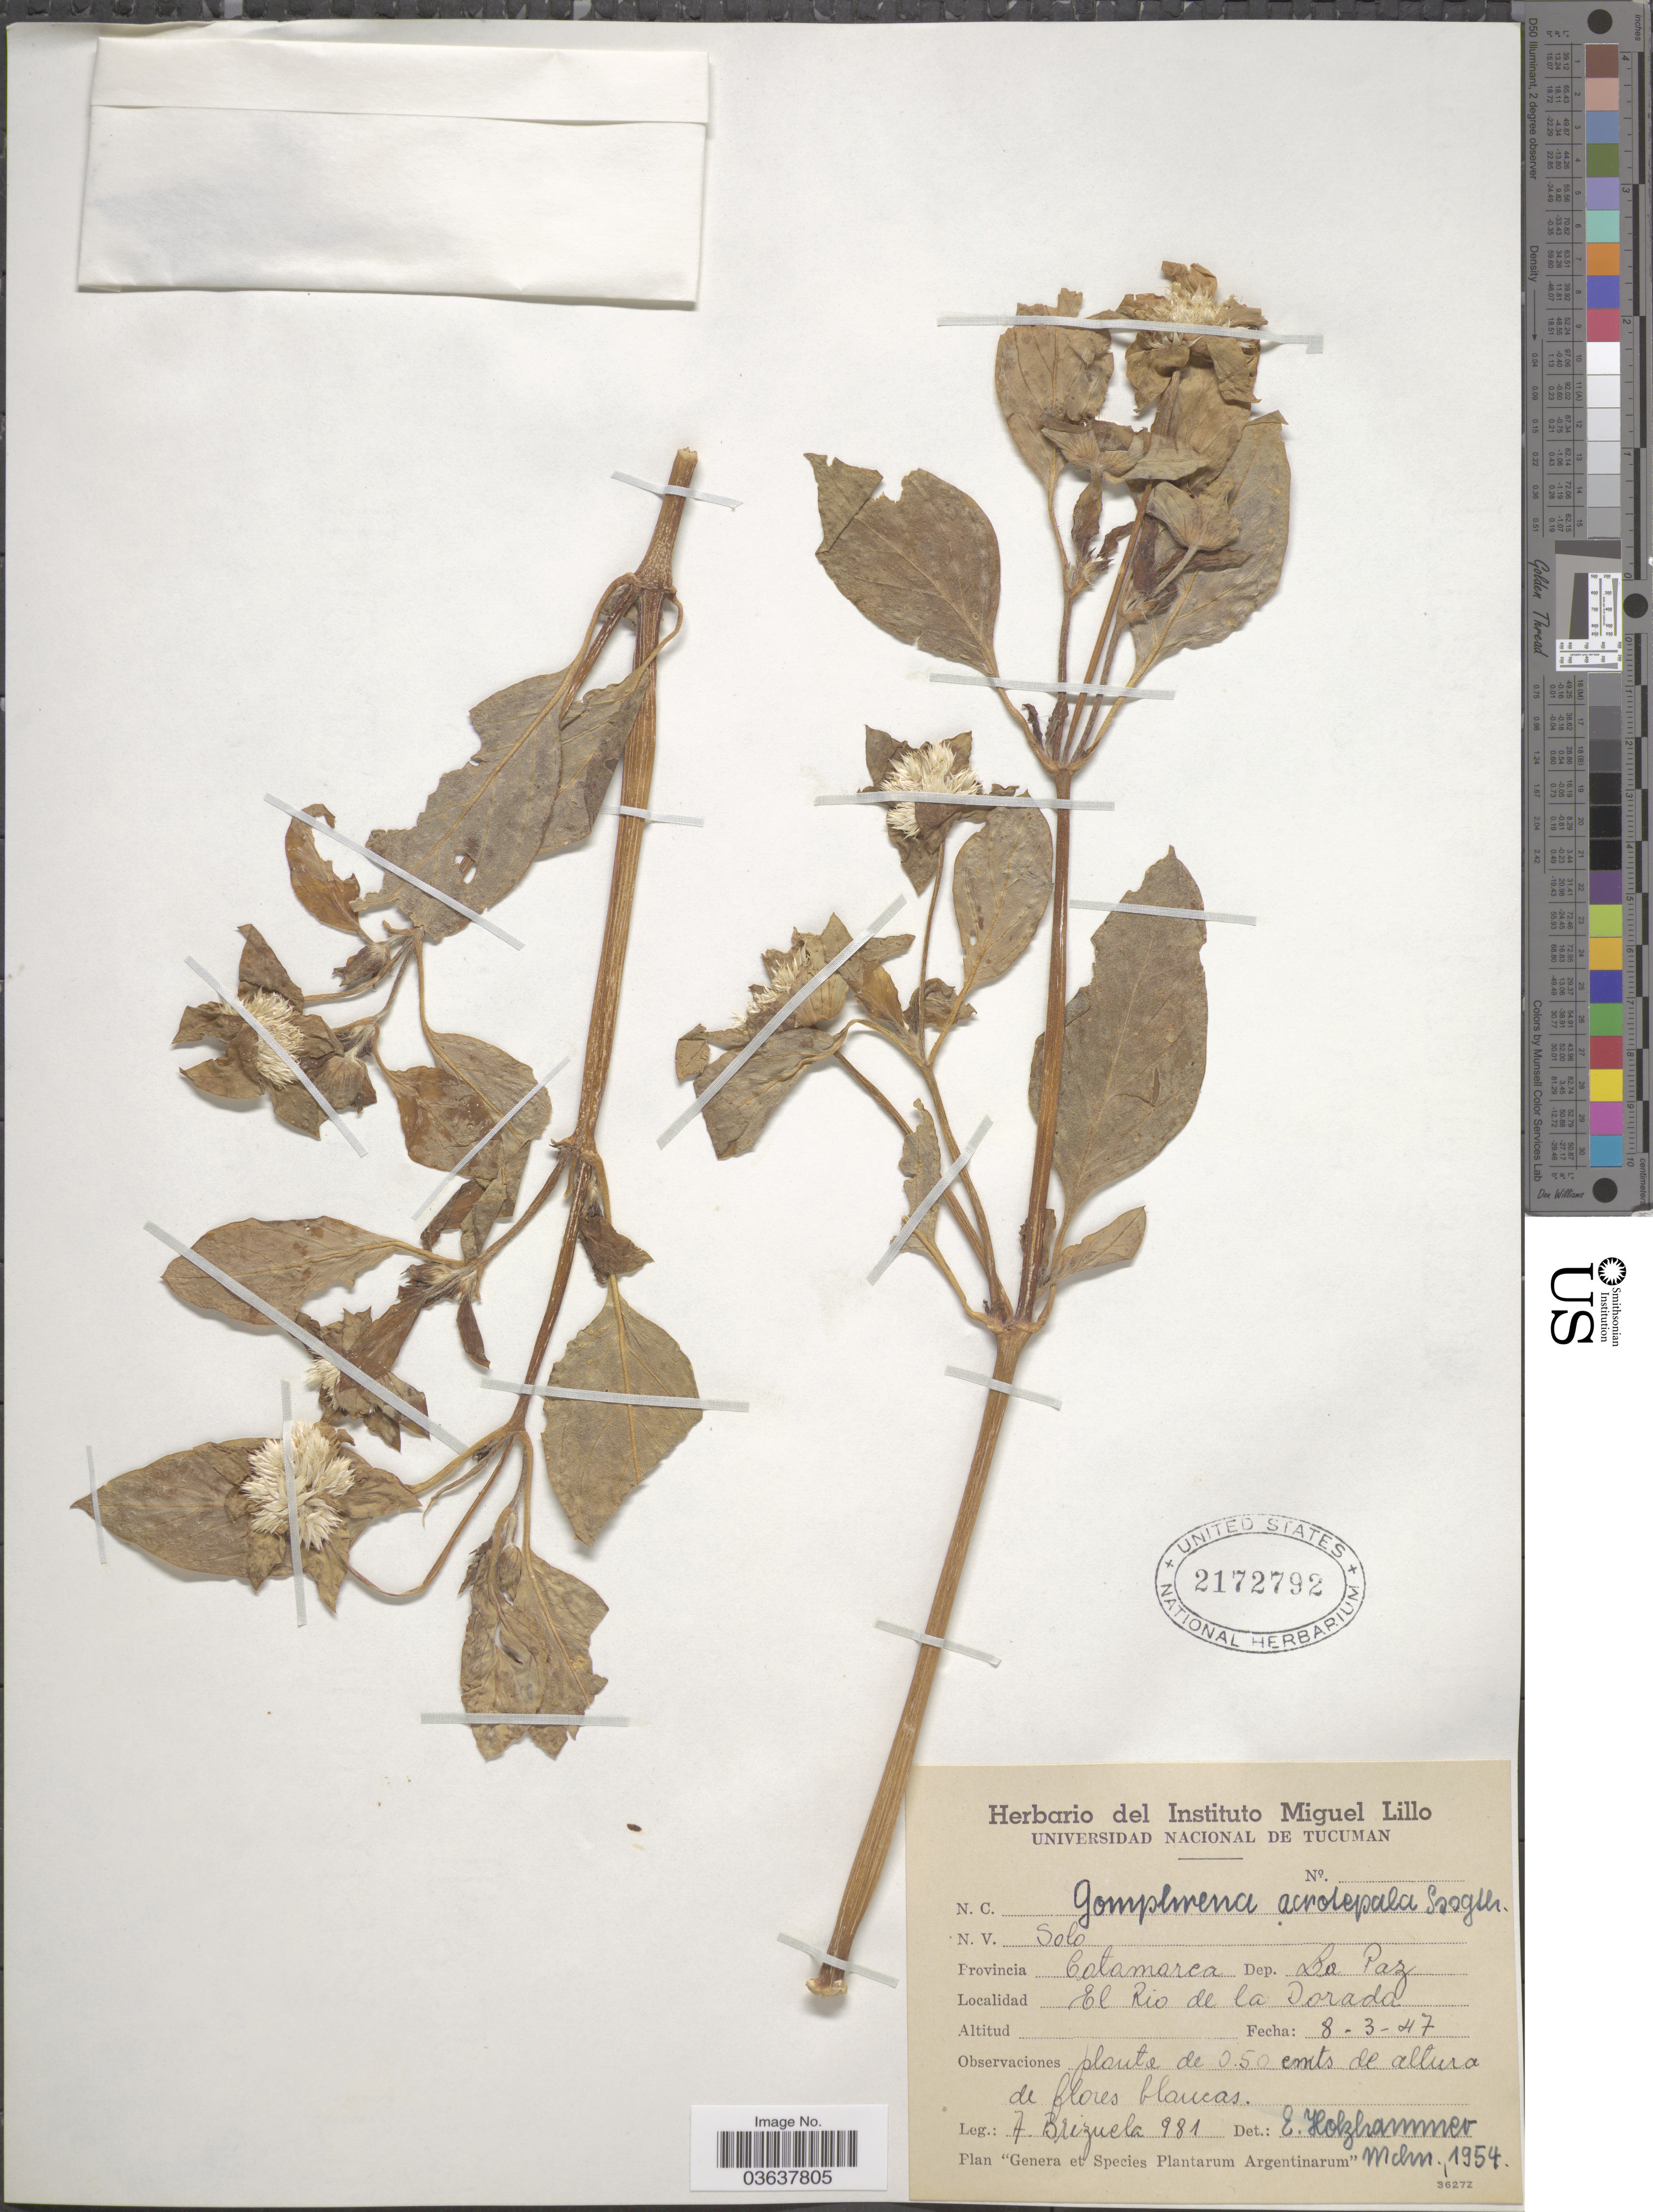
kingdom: Plantae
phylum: Tracheophyta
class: Magnoliopsida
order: Caryophyllales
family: Amaranthaceae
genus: Gomphrena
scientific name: Gomphrena acrotepala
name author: Suess.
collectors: A. Brizuela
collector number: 981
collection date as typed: Transcribed d/m/y: 8/3/47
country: Argentina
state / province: Catamarca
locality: Dep. La Paz. El Rio de la Dorada.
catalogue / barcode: US 2172792